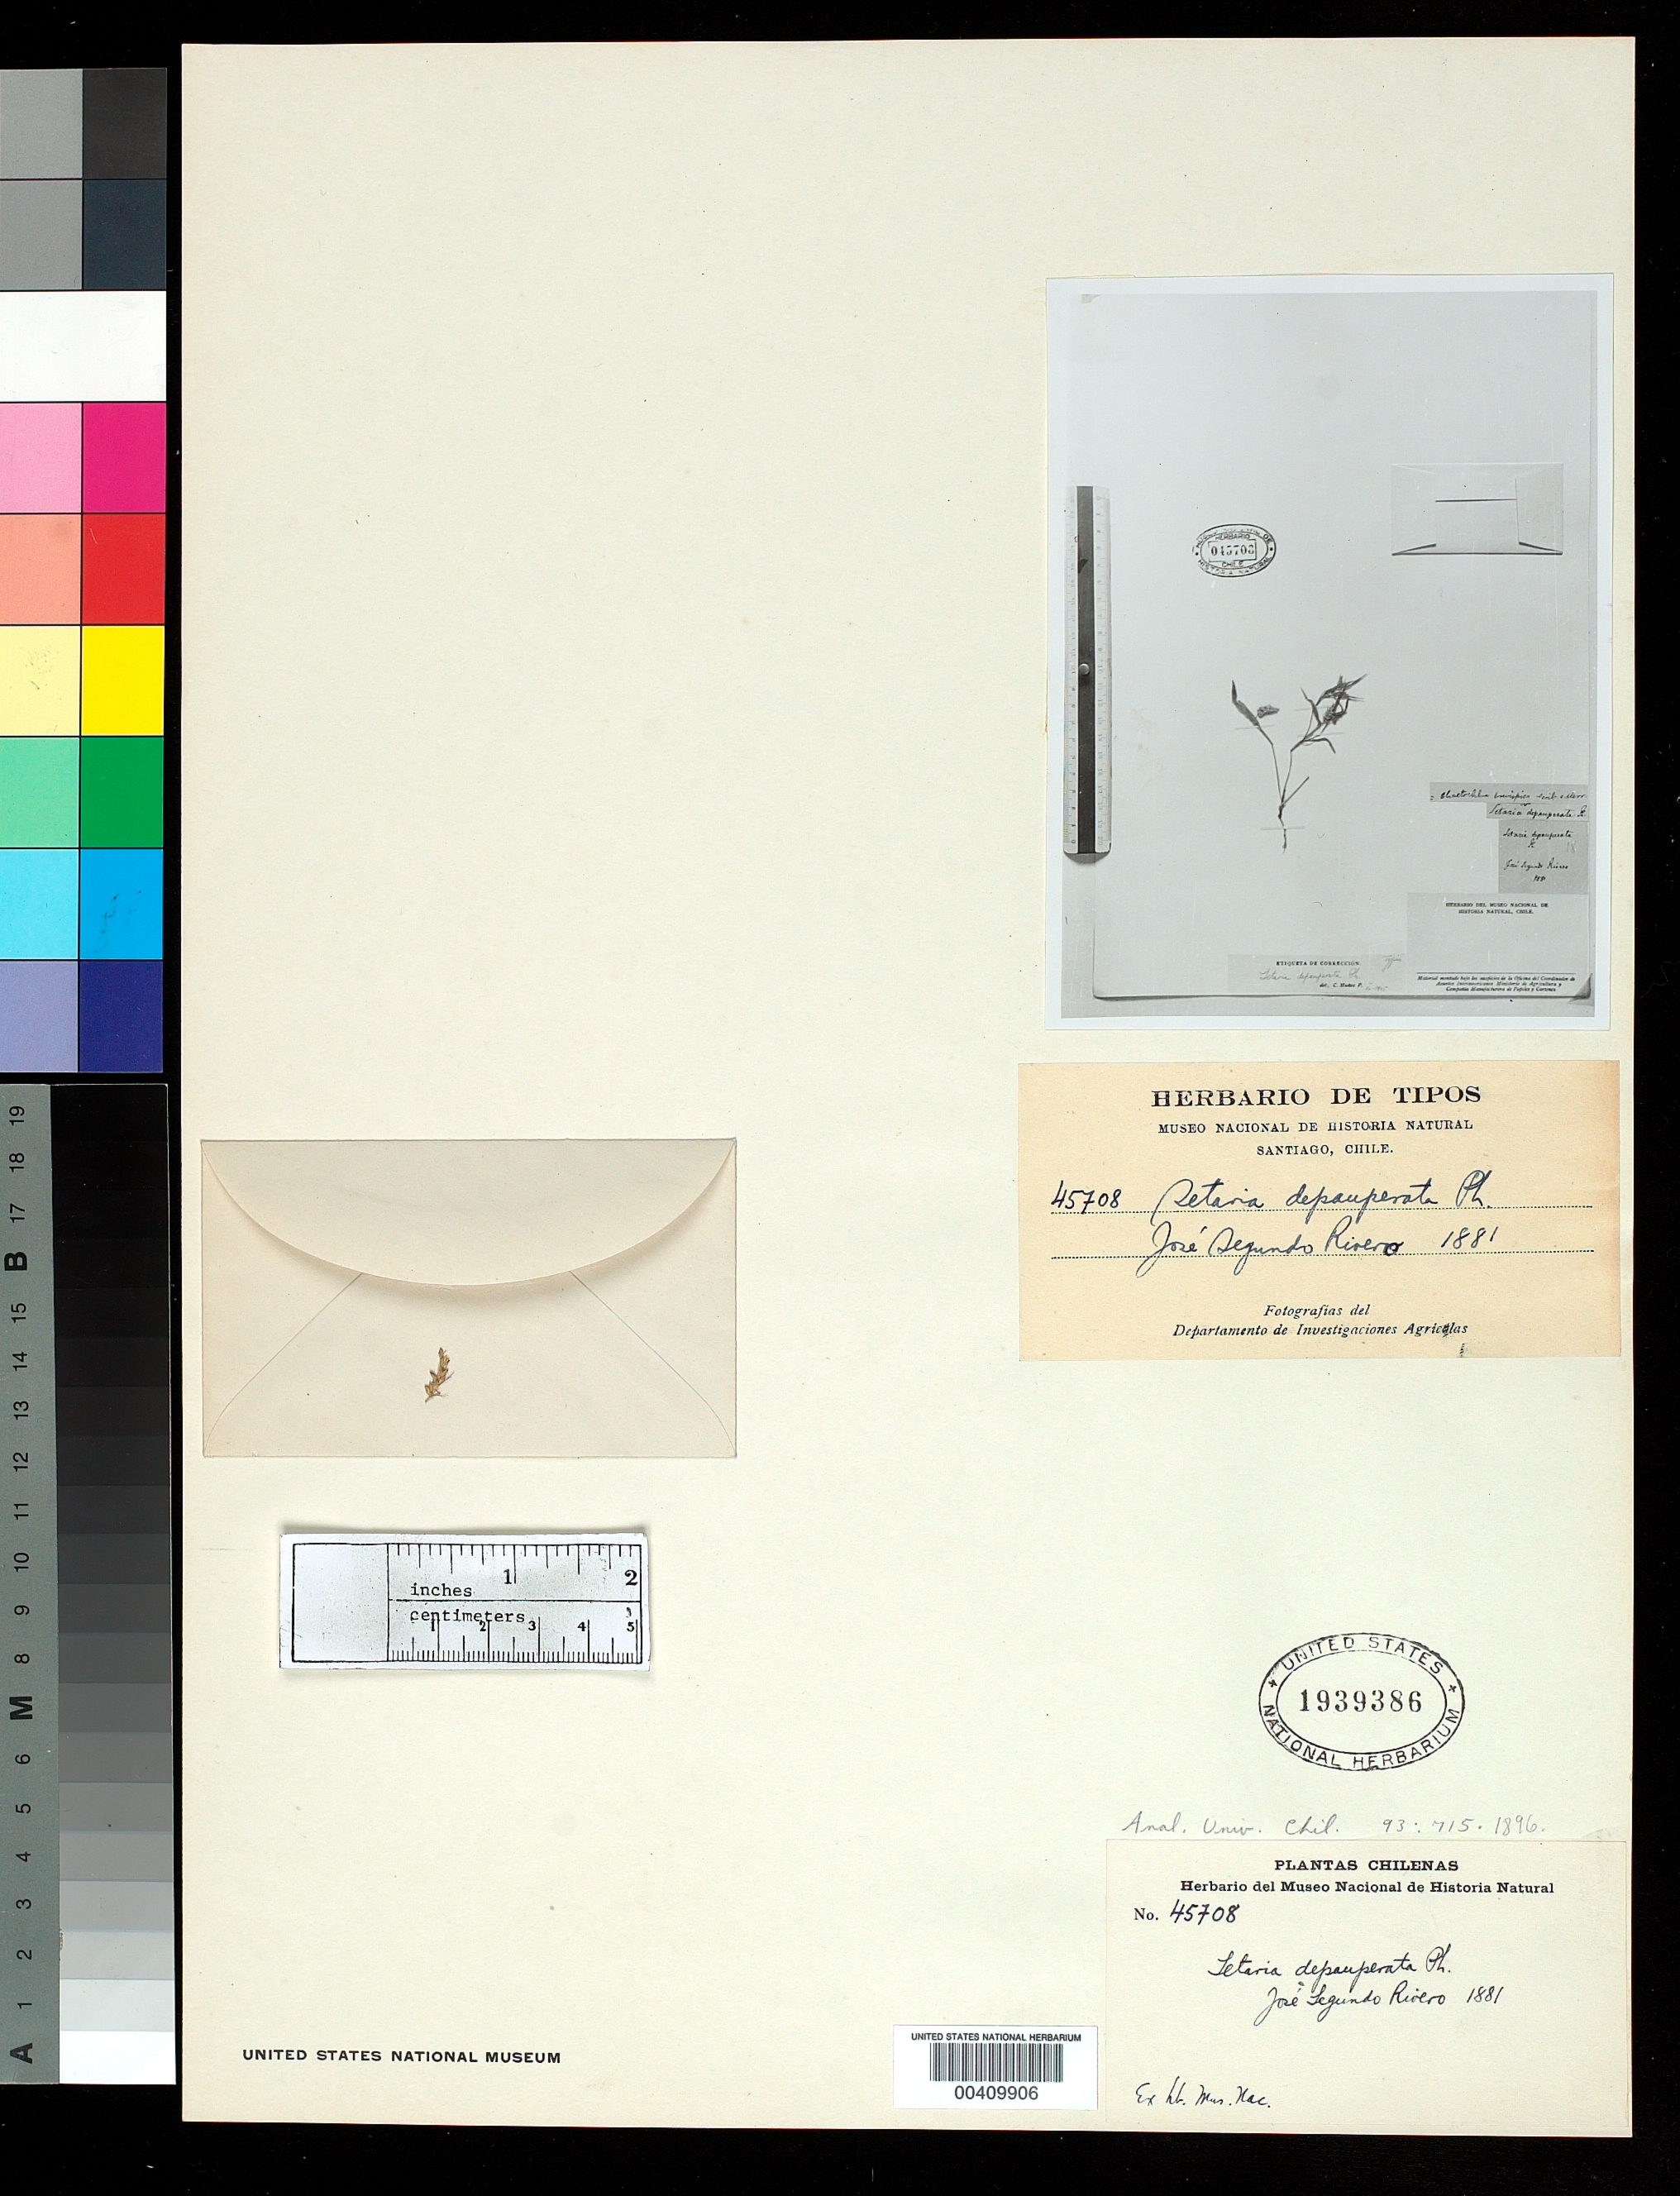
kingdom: Plantae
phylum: Tracheophyta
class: Liliopsida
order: Poales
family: Poaceae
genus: Setaria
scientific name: Setaria depauperata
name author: Phil.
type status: Type Collection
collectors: J. Rivero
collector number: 45708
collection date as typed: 1881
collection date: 1881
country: Chile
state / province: Atacama (III)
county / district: Copiapó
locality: Copiapo.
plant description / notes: Photograph and fragmentary material of type specimen ex herb. Mus. Nac. Hist. Nat.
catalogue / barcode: US 1939386